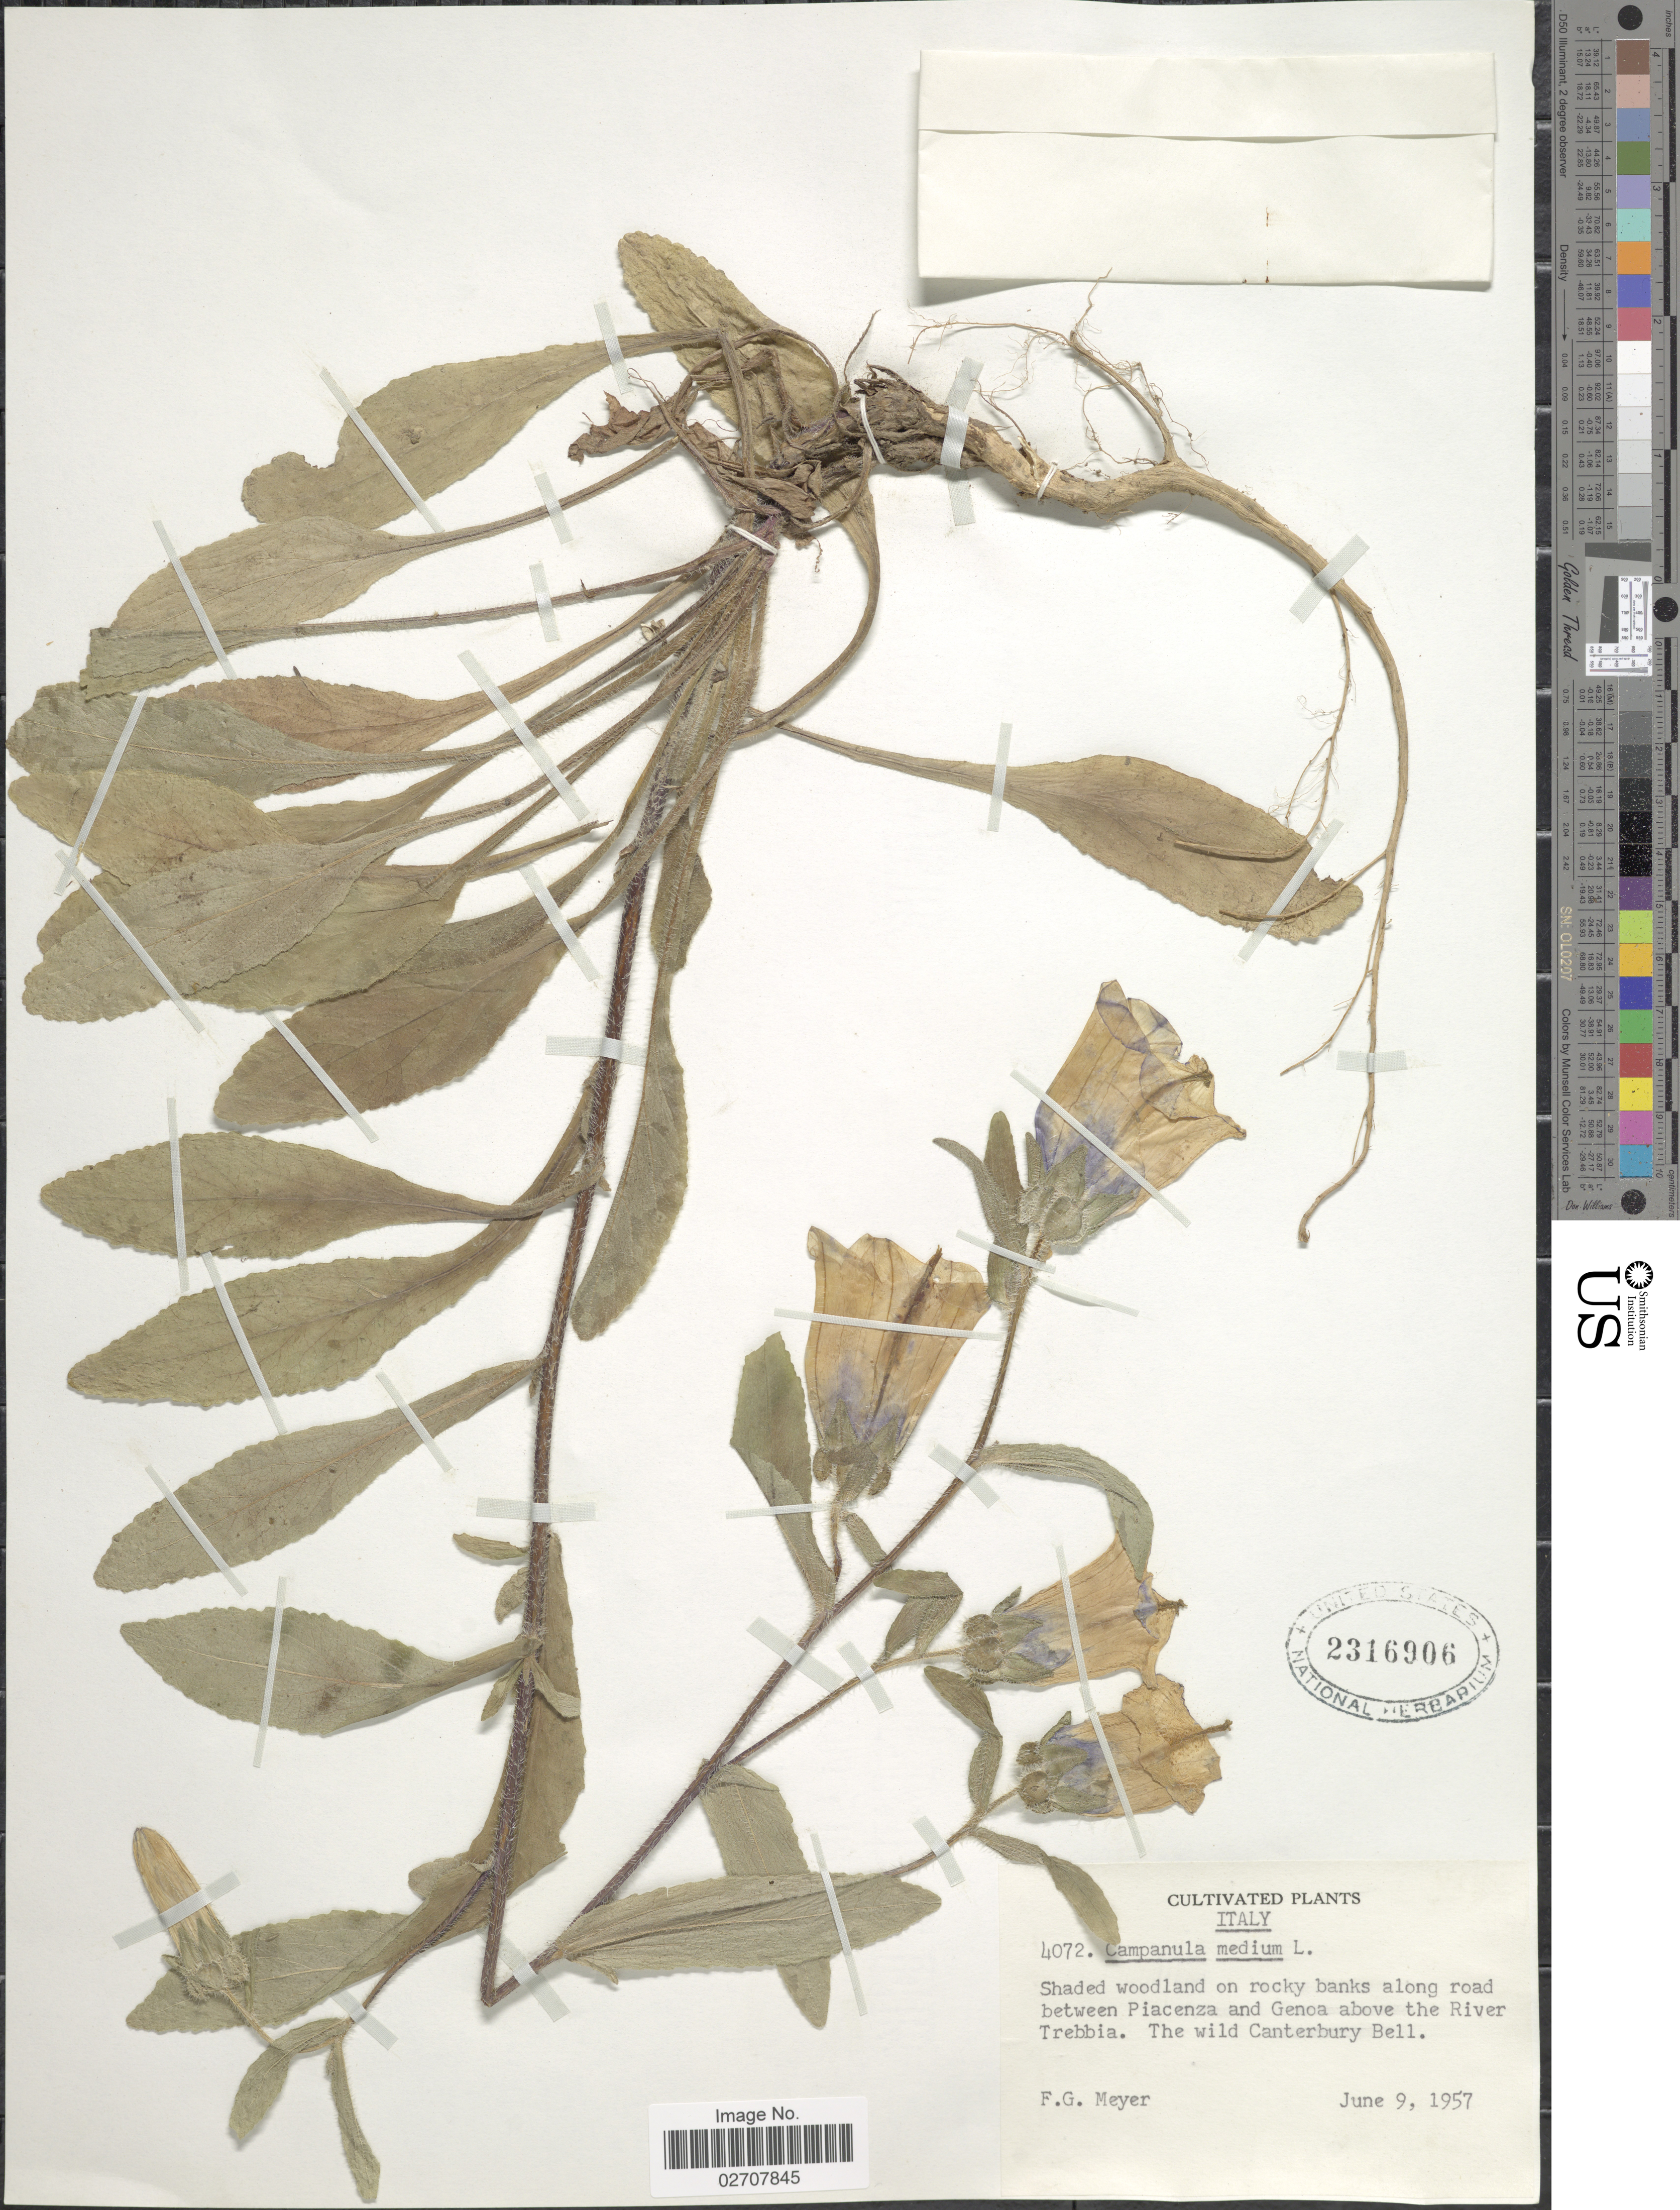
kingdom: Plantae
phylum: Tracheophyta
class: Magnoliopsida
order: Asterales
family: Campanulaceae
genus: Campanula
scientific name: Campanula medium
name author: L.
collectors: F. G. Meyer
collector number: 4072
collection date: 1957-06-09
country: Italy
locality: Between Piacenza and Genoa above the River Trebbia. The Wild Canterbury Bell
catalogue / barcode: US 2316906